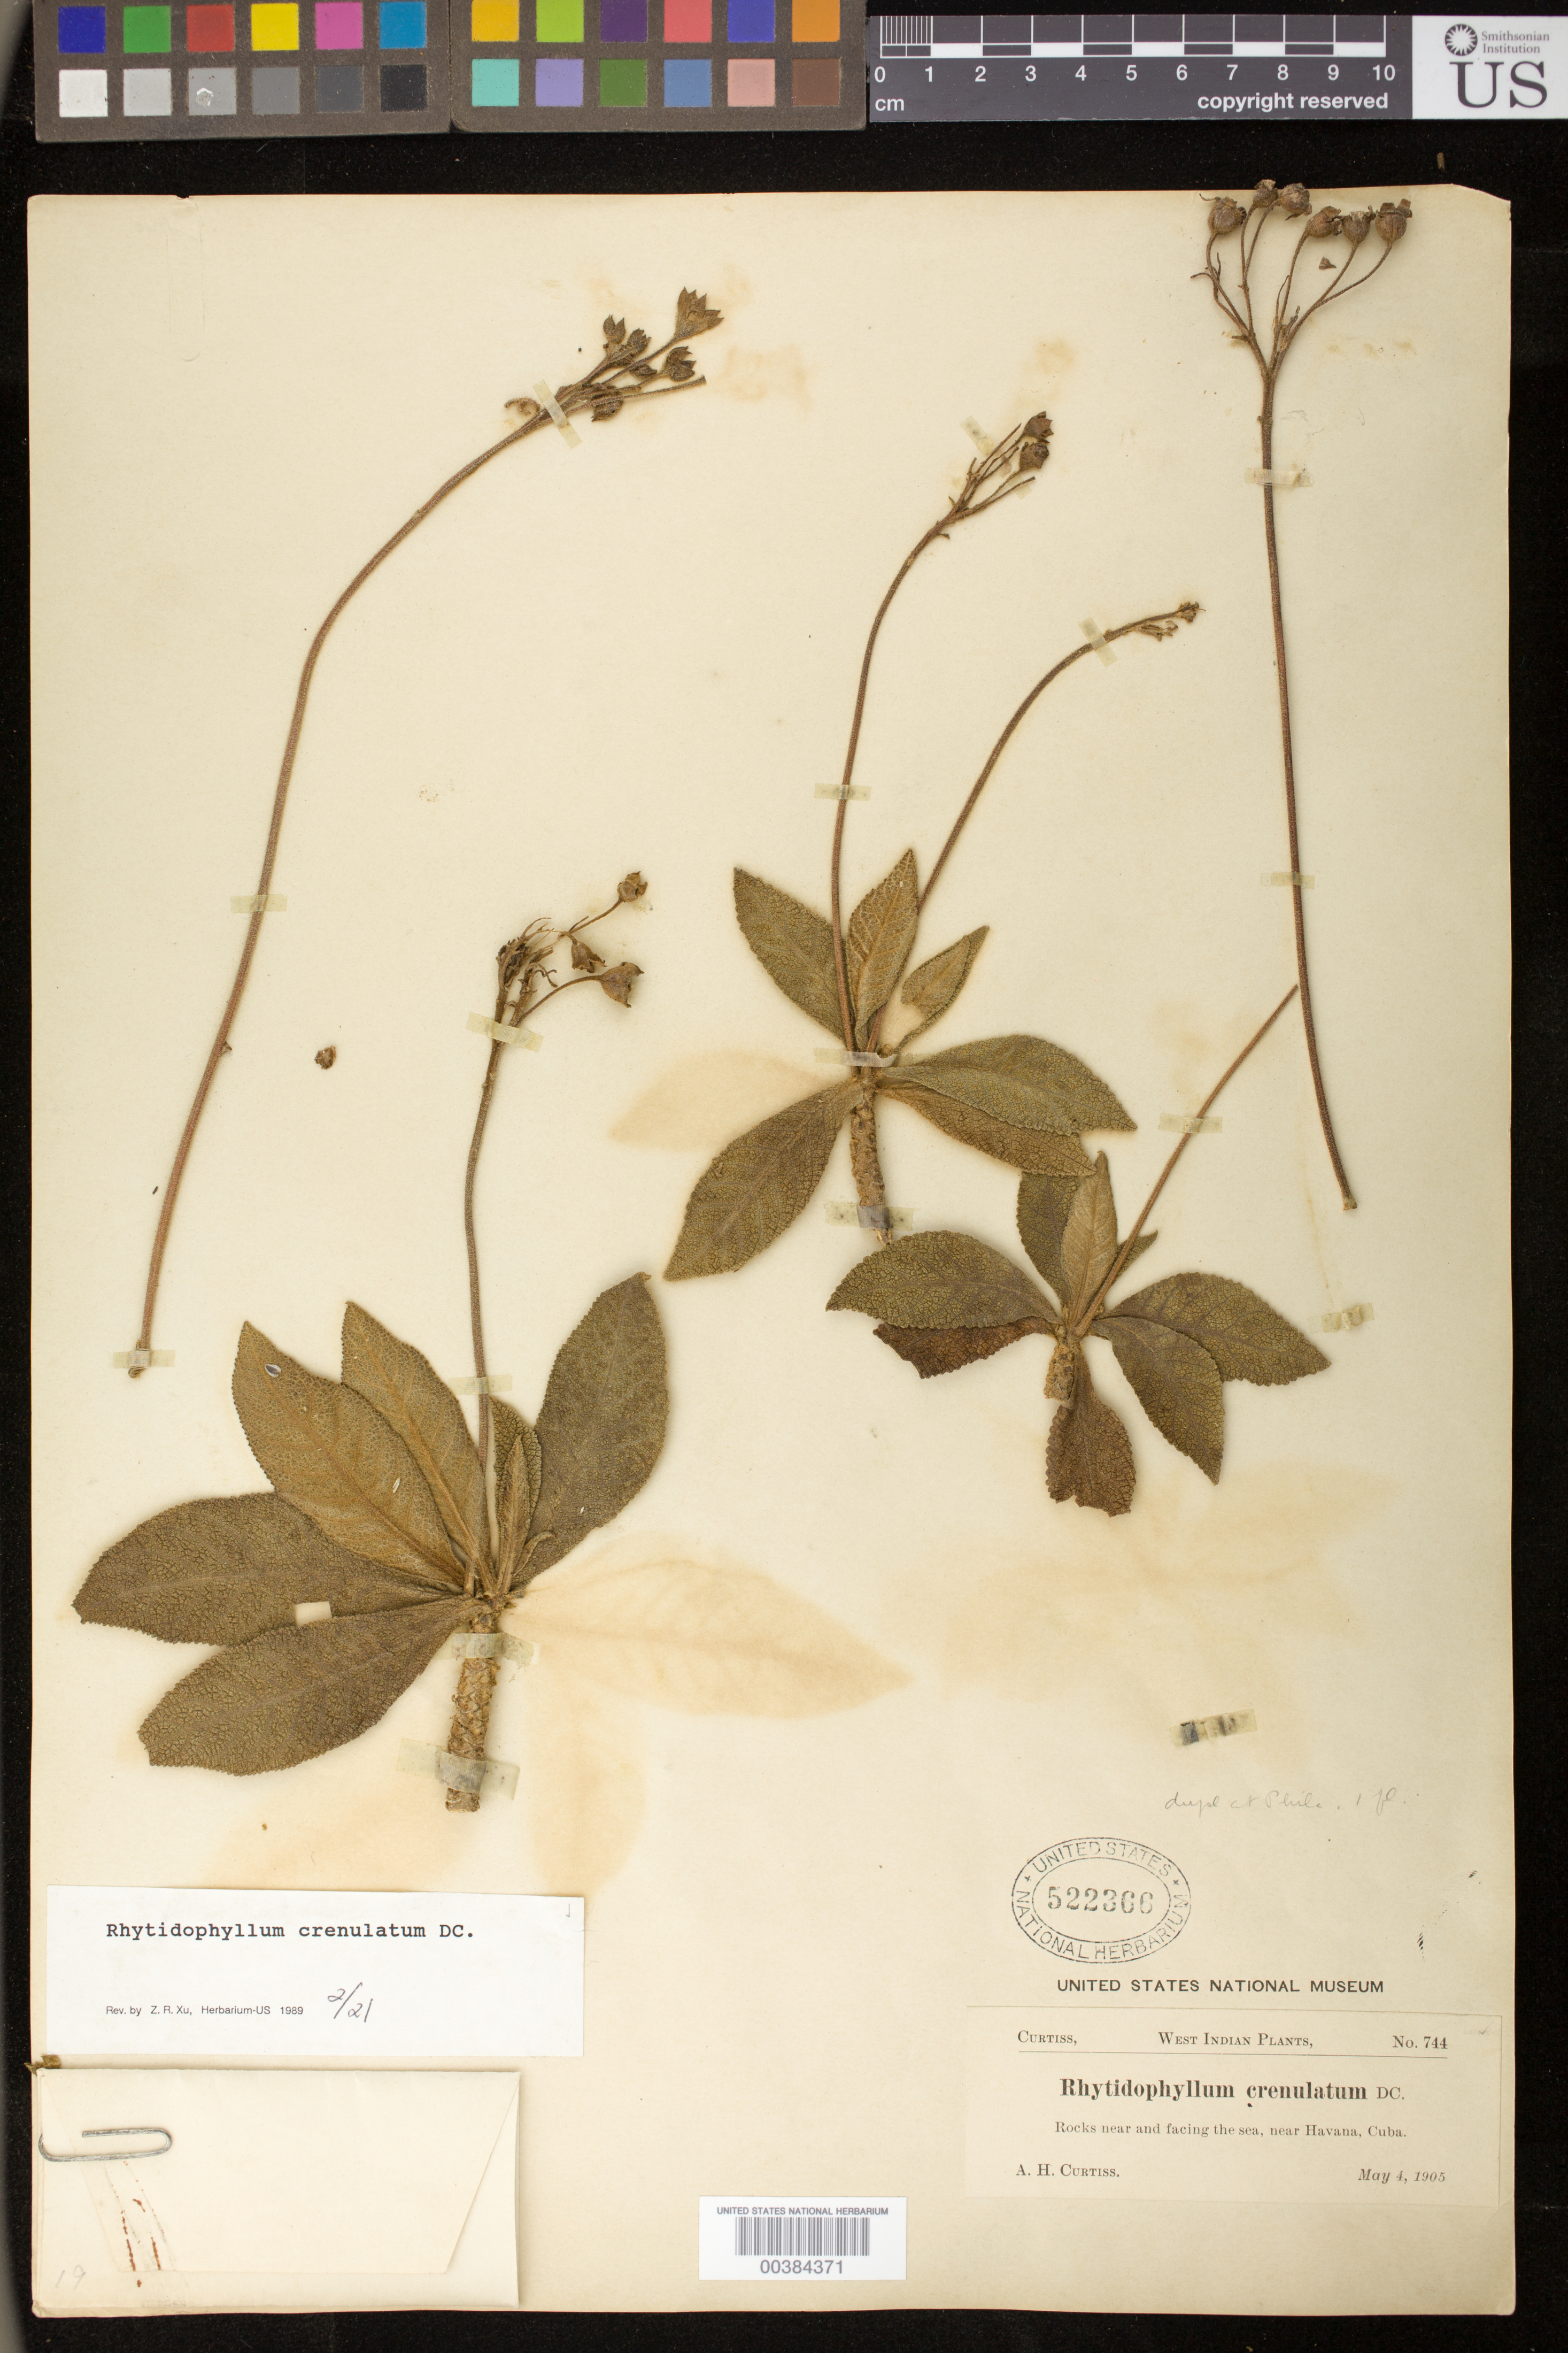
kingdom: Plantae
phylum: Tracheophyta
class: Magnoliopsida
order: Lamiales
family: Gesneriaceae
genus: Rhytidophyllum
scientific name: Rhytidophyllum crenulatum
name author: DC.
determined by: Skog, Laurence E.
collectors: A. H. Curtiss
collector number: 744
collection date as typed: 04 May 1905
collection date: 1905-05-04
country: Cuba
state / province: La Habana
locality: Near Havana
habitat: On rocks near and facing the sea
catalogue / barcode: US 522366